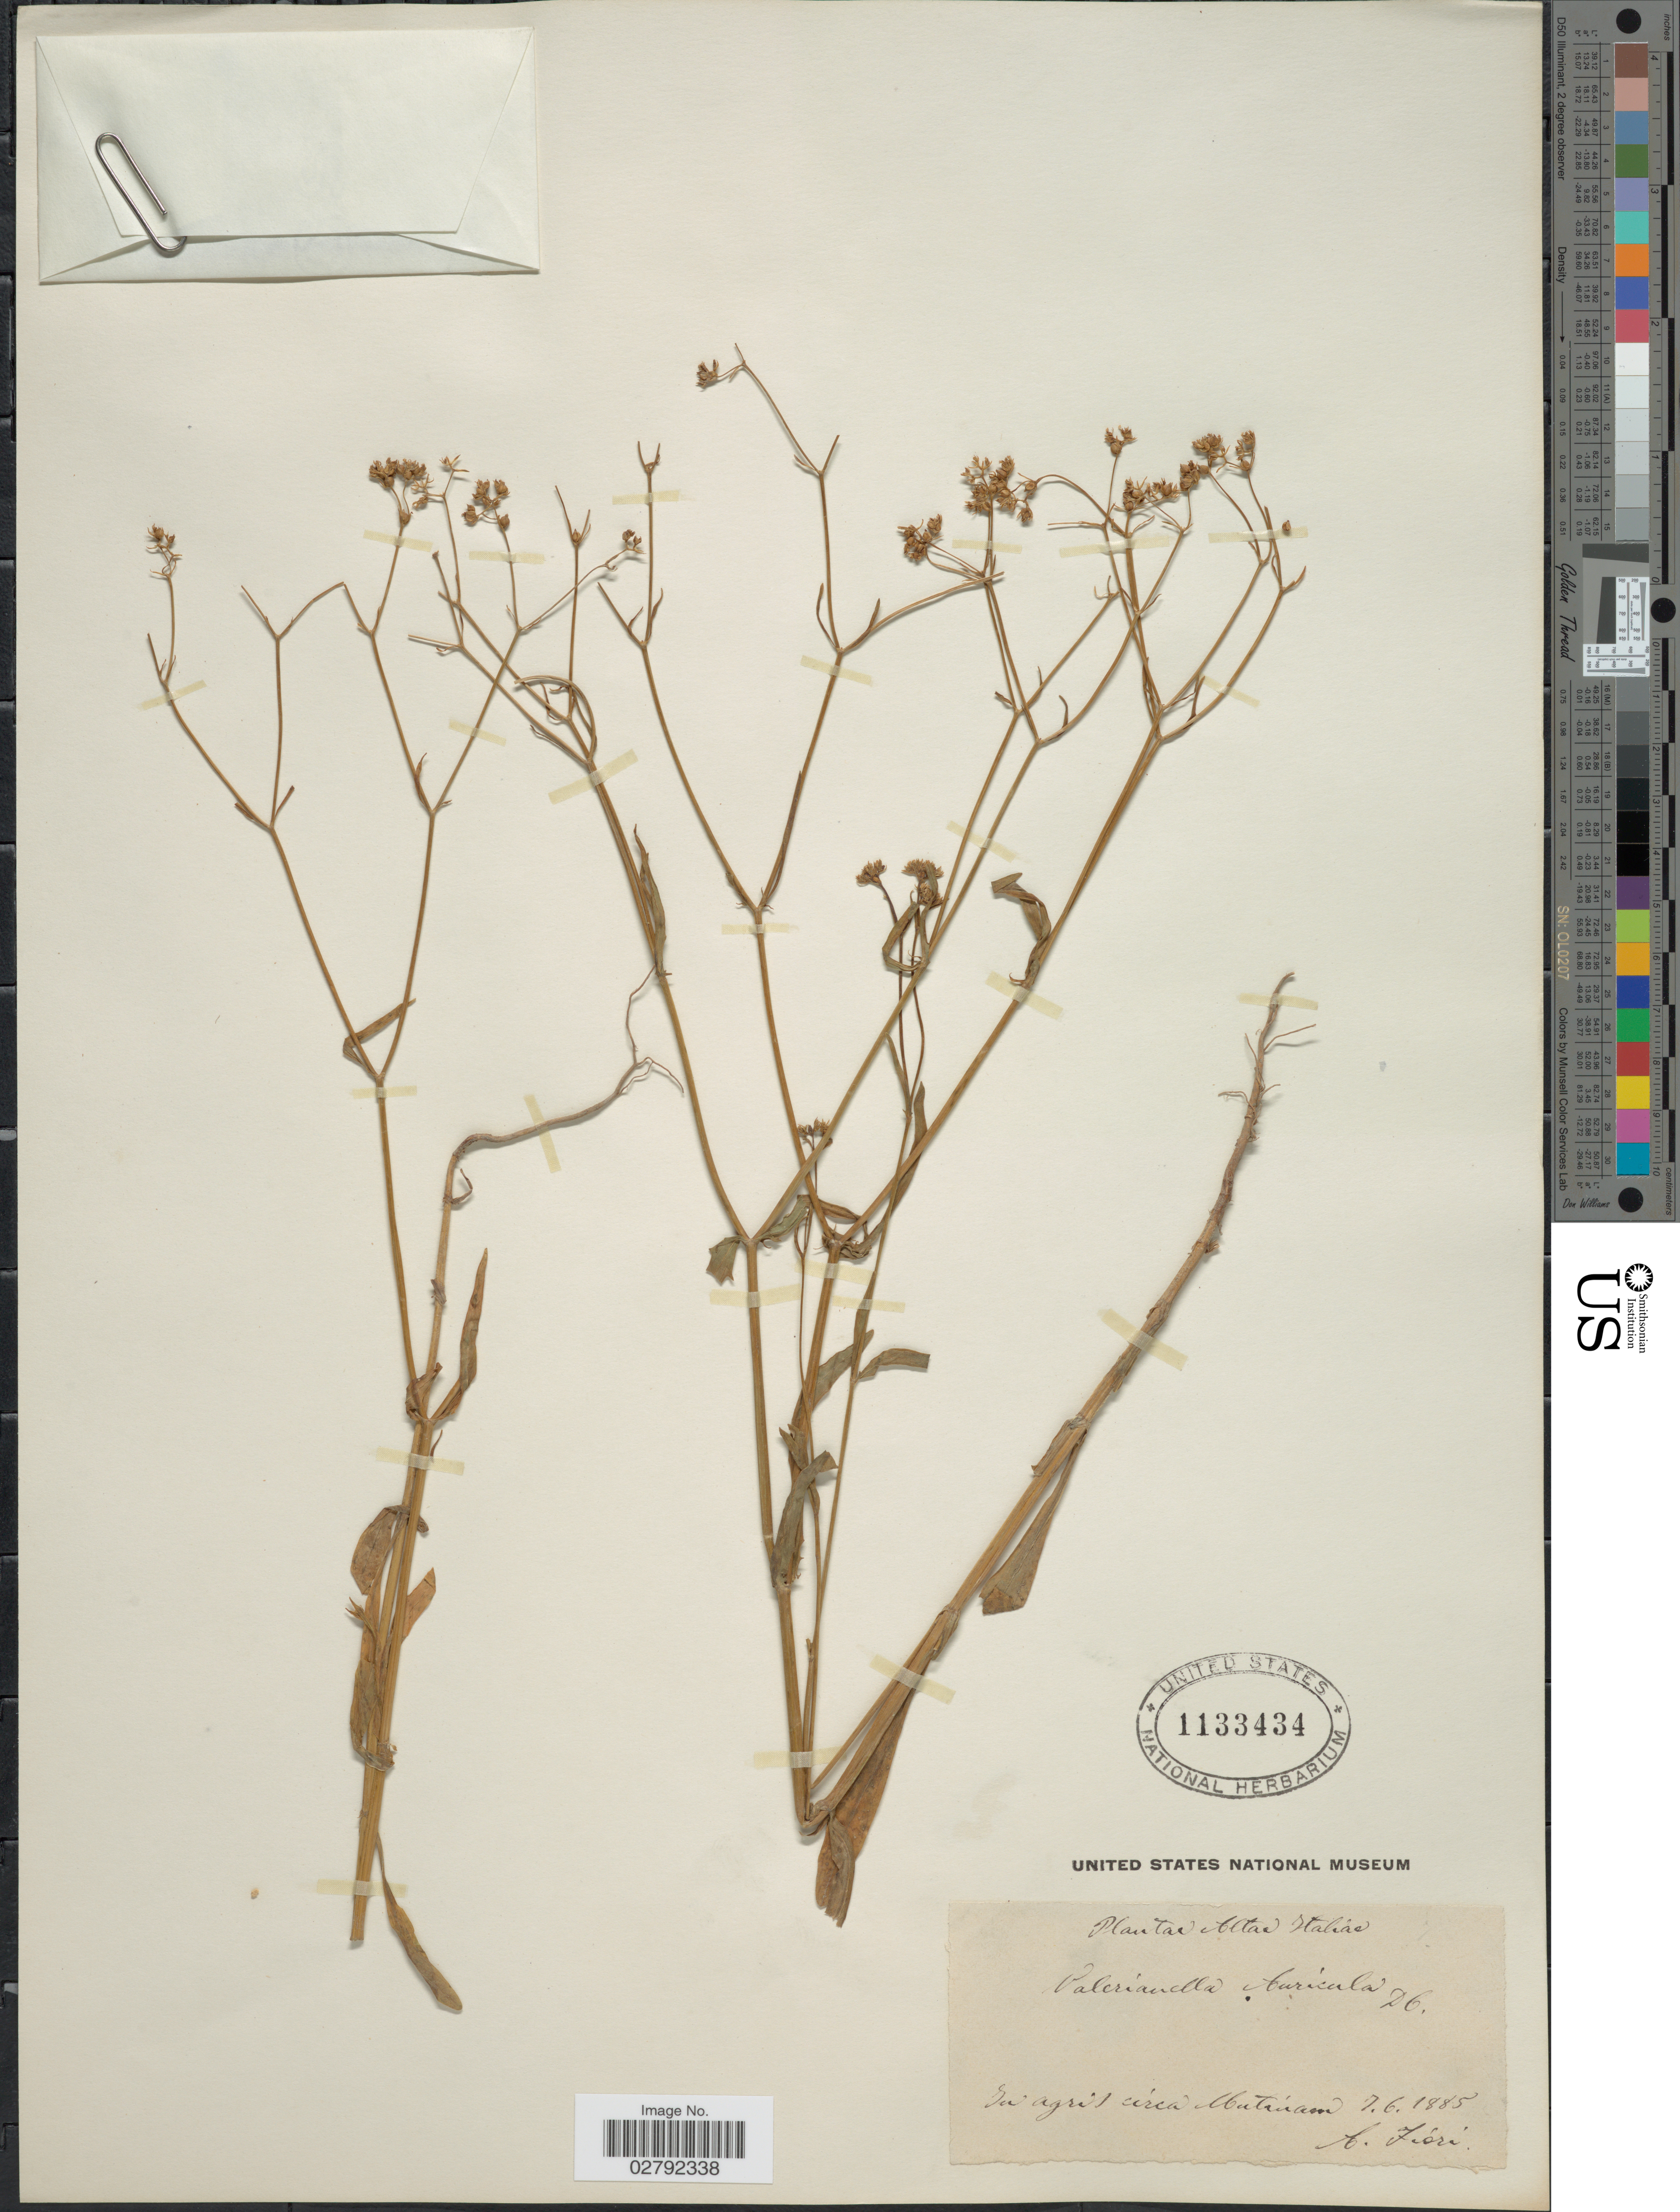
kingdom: Plantae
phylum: Tracheophyta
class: Magnoliopsida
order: Dipsacales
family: Caprifoliaceae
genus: Valerianella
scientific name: Valerianella auricula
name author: DC.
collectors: A. Fiori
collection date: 1885-06-07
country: Italy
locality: Altae Italiae [interpreted]. In agris circa Mutriam. [interpreted]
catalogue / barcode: US 1133434